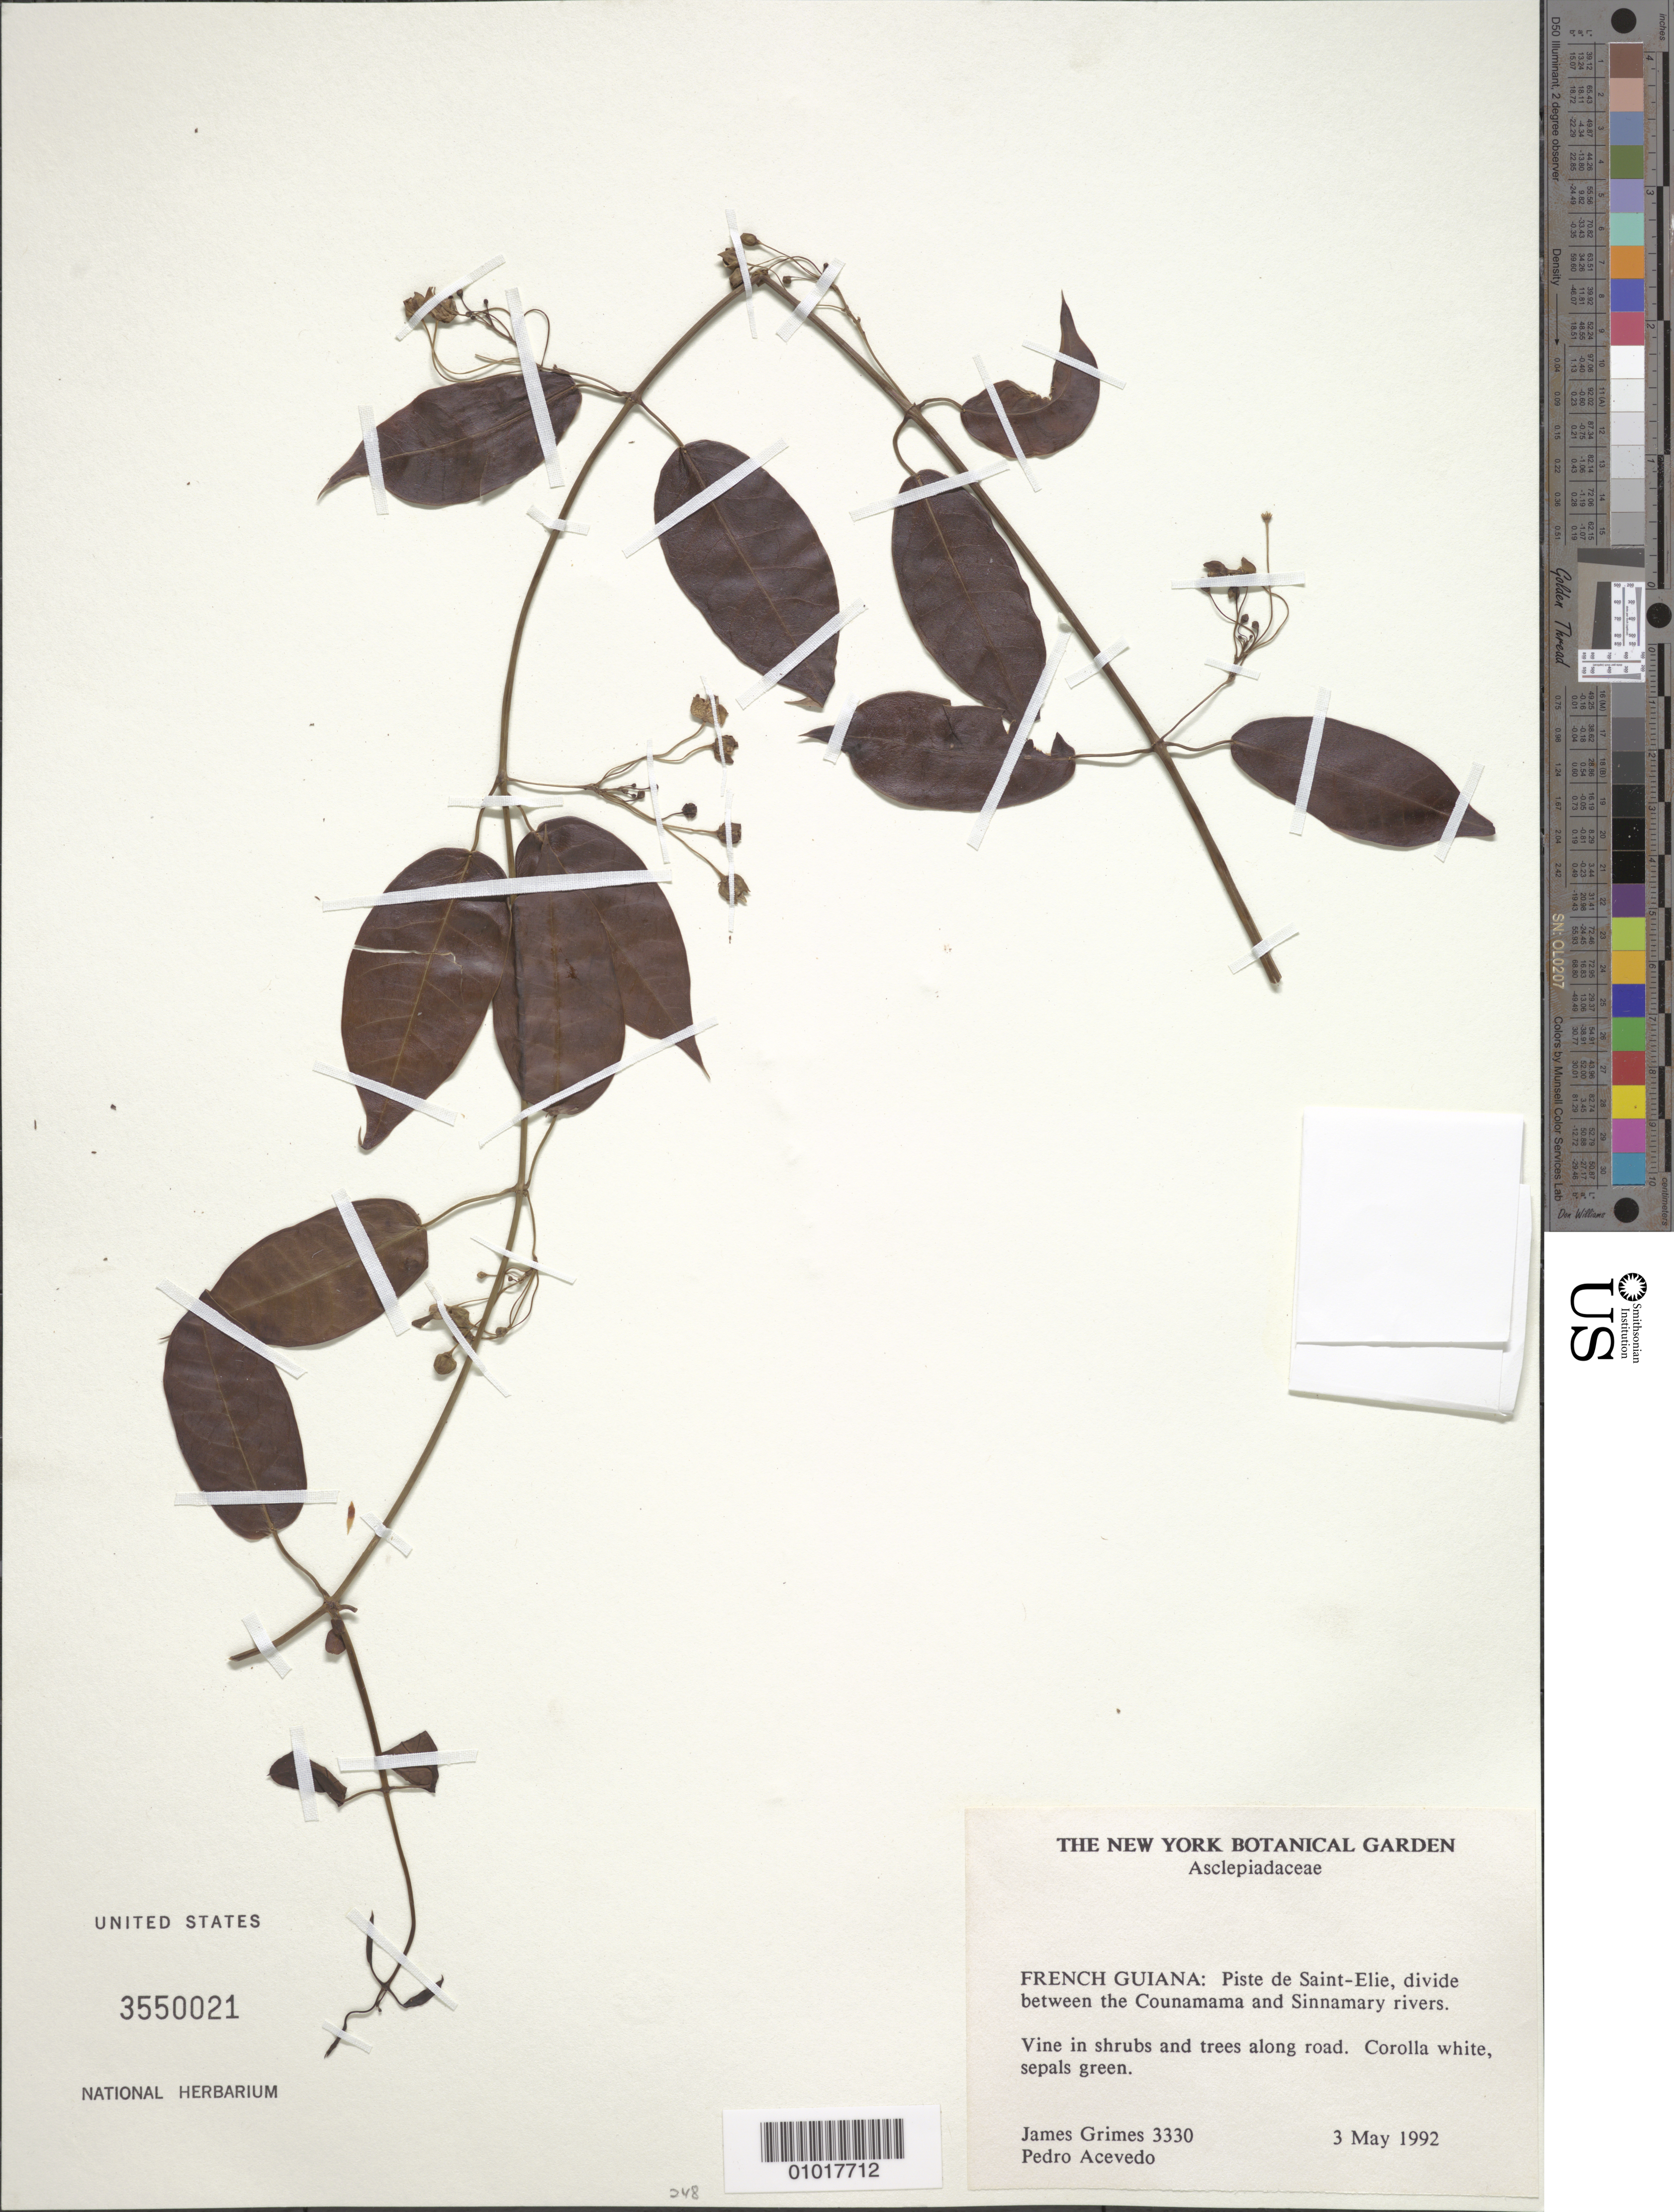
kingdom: Plantae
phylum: Tracheophyta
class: Magnoliopsida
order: Gentianales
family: Apocynaceae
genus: Matelea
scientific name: Matelea stenopetala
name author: Sandwith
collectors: J. Grimes & P. Acevedo-Rodr.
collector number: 3330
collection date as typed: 3-May-92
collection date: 1992-05-03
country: French Guiana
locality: Piste de Saint-Élie, divide between the Counamama and Sinnamary rivers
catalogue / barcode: US 3550021